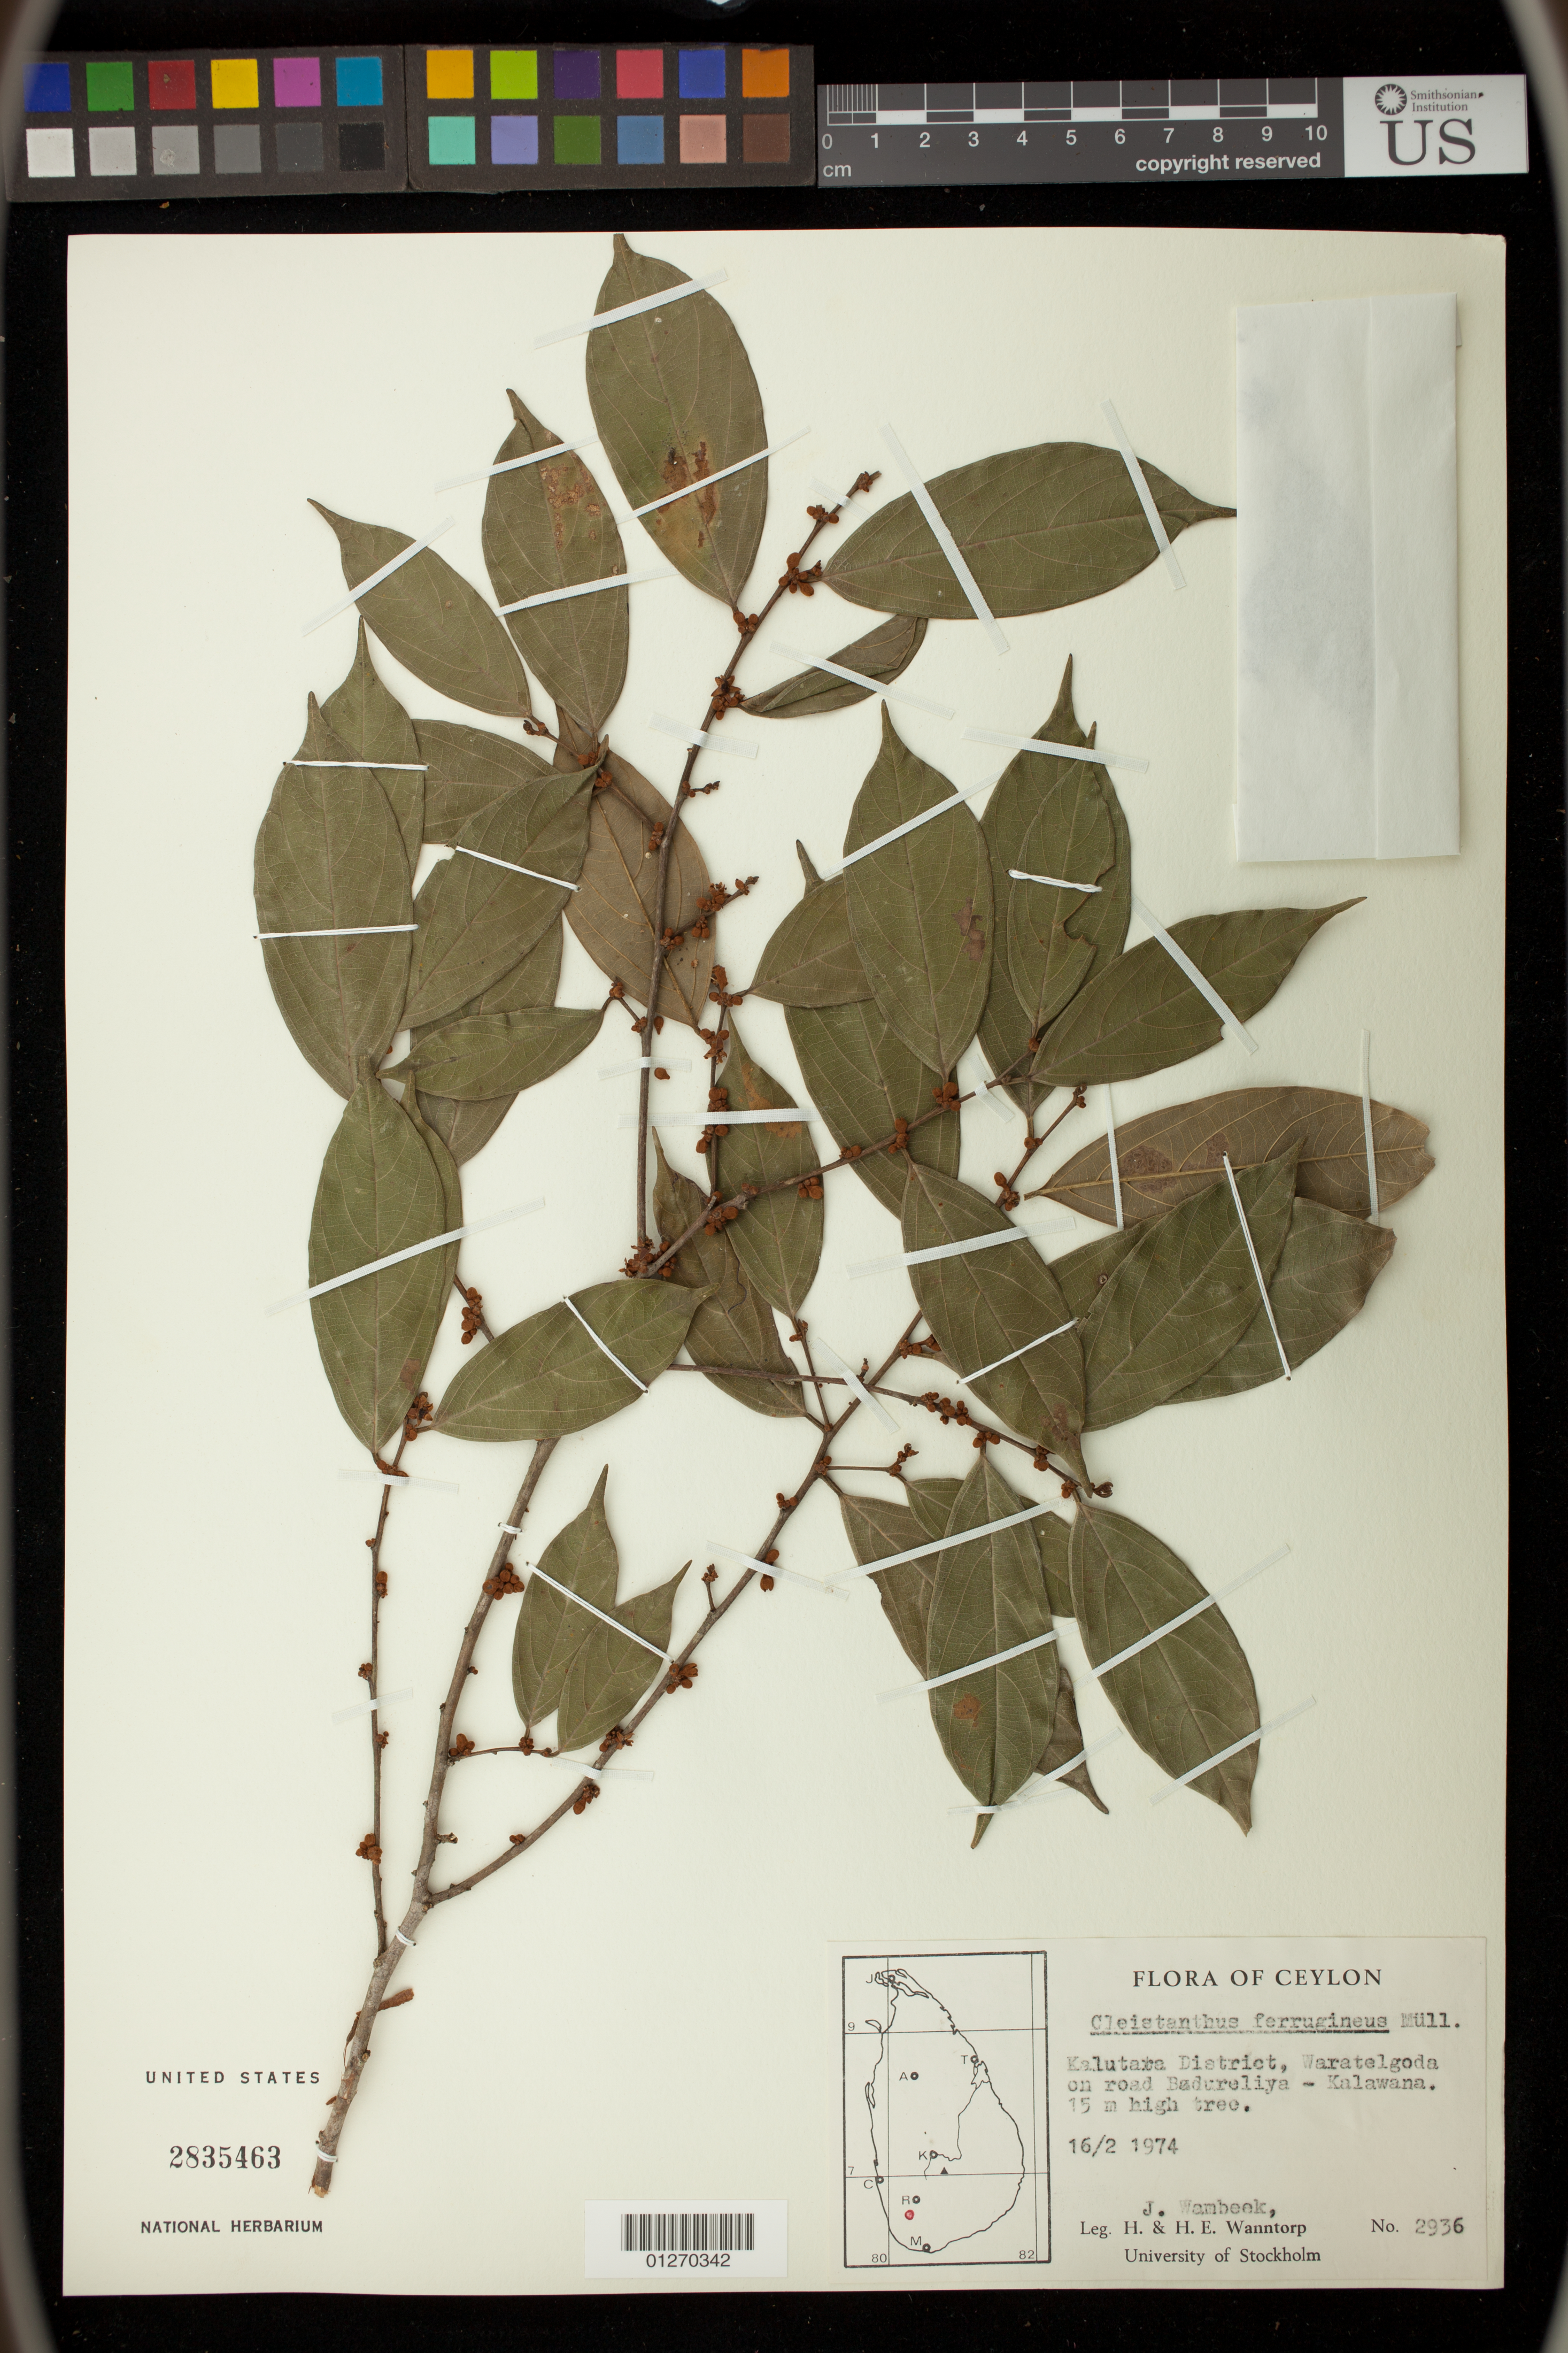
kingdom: Plantae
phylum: Tracheophyta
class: Magnoliopsida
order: Malpighiales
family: Phyllanthaceae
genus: Cleistanthus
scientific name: Cleistanthus ferrugineus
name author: (Thwaites) M. Arg.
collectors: J. Wambeek, H. Wanntorp & H. Wanntorp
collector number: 2936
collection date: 1974-02-16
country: Sri Lanka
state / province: Western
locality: Kalutara District, Waratelgoda on road Badureliya - Kalawana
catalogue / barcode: US 2835463